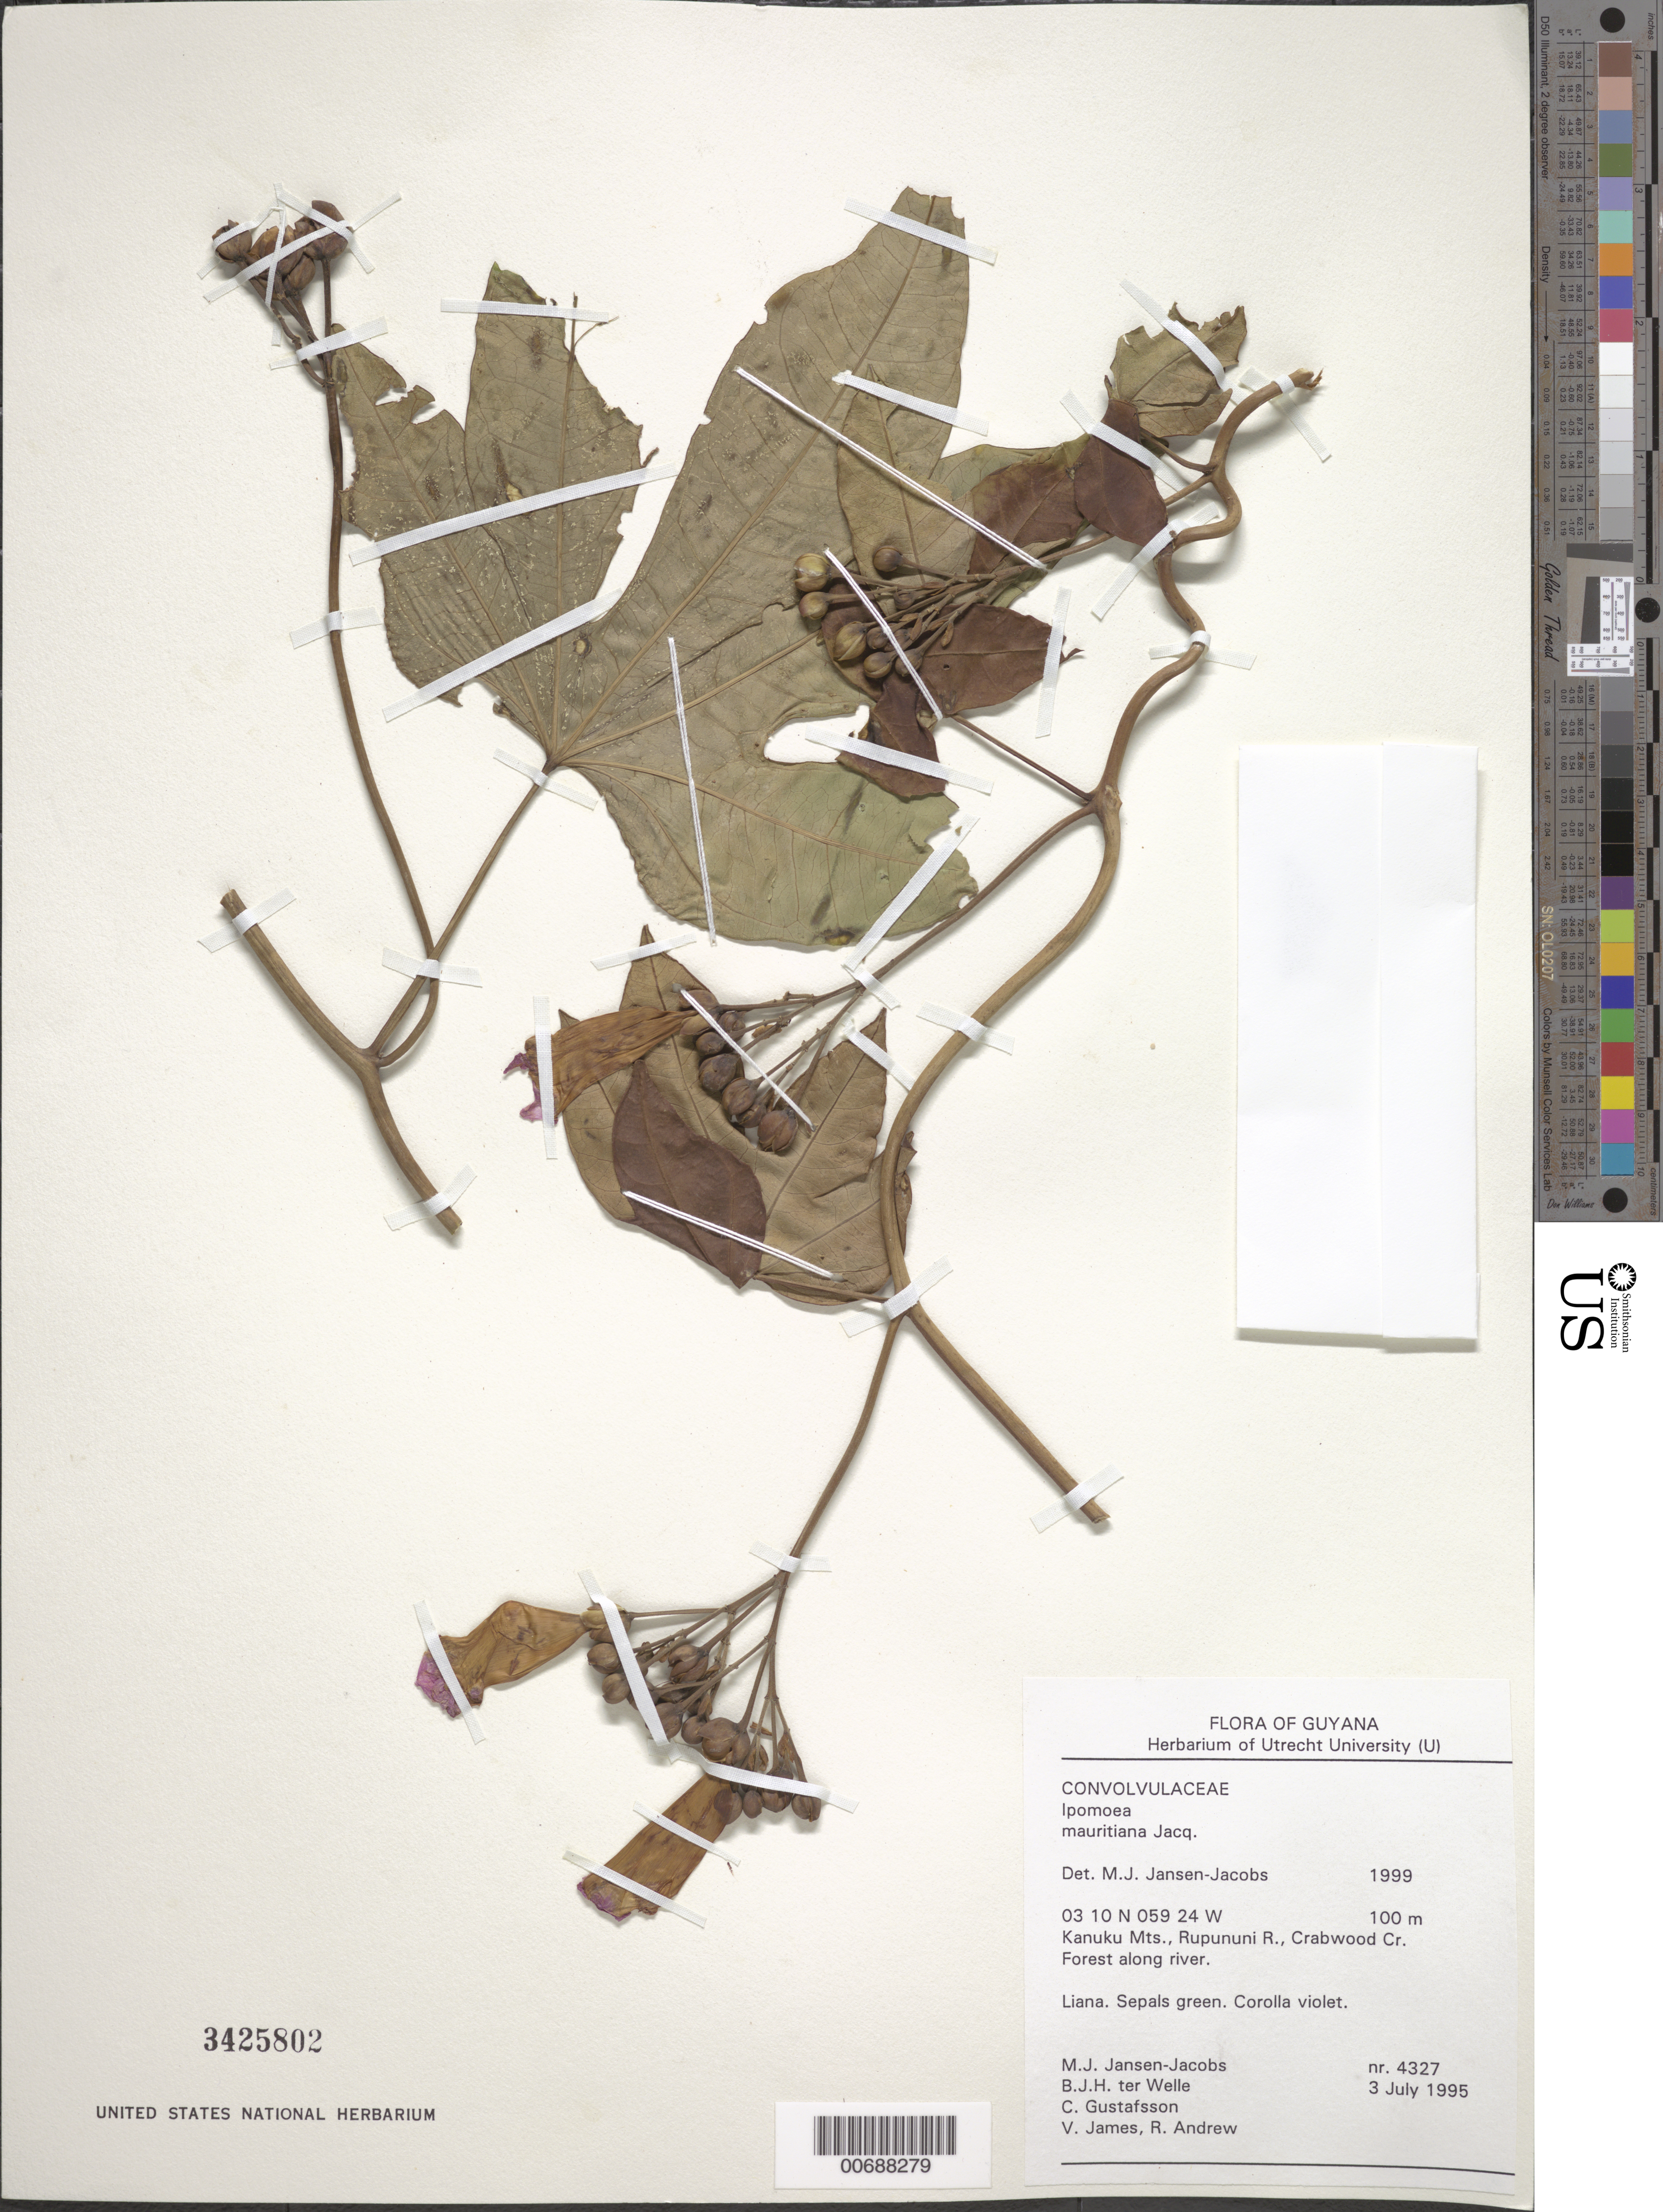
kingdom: Plantae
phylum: Tracheophyta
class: Magnoliopsida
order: Solanales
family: Convolvulaceae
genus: Ipomoea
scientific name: Ipomoea mauritiana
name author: Jacq.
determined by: Jansen-Jacobs, M. J., (U), Nationaal Herbarium Nederland, Utrecht University branch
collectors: M. J. Jansen-Jacobs, B. Welle, C. G. Gustafsson, V. James & R. Andrew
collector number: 4327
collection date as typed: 3-Jul-95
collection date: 1995-07-03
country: Guyana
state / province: U. Takutu-U. Essequibo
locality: Crabwood Creek, Rupununi River, Kanuku Mts.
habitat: Forest along river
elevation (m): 100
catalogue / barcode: US 3425802